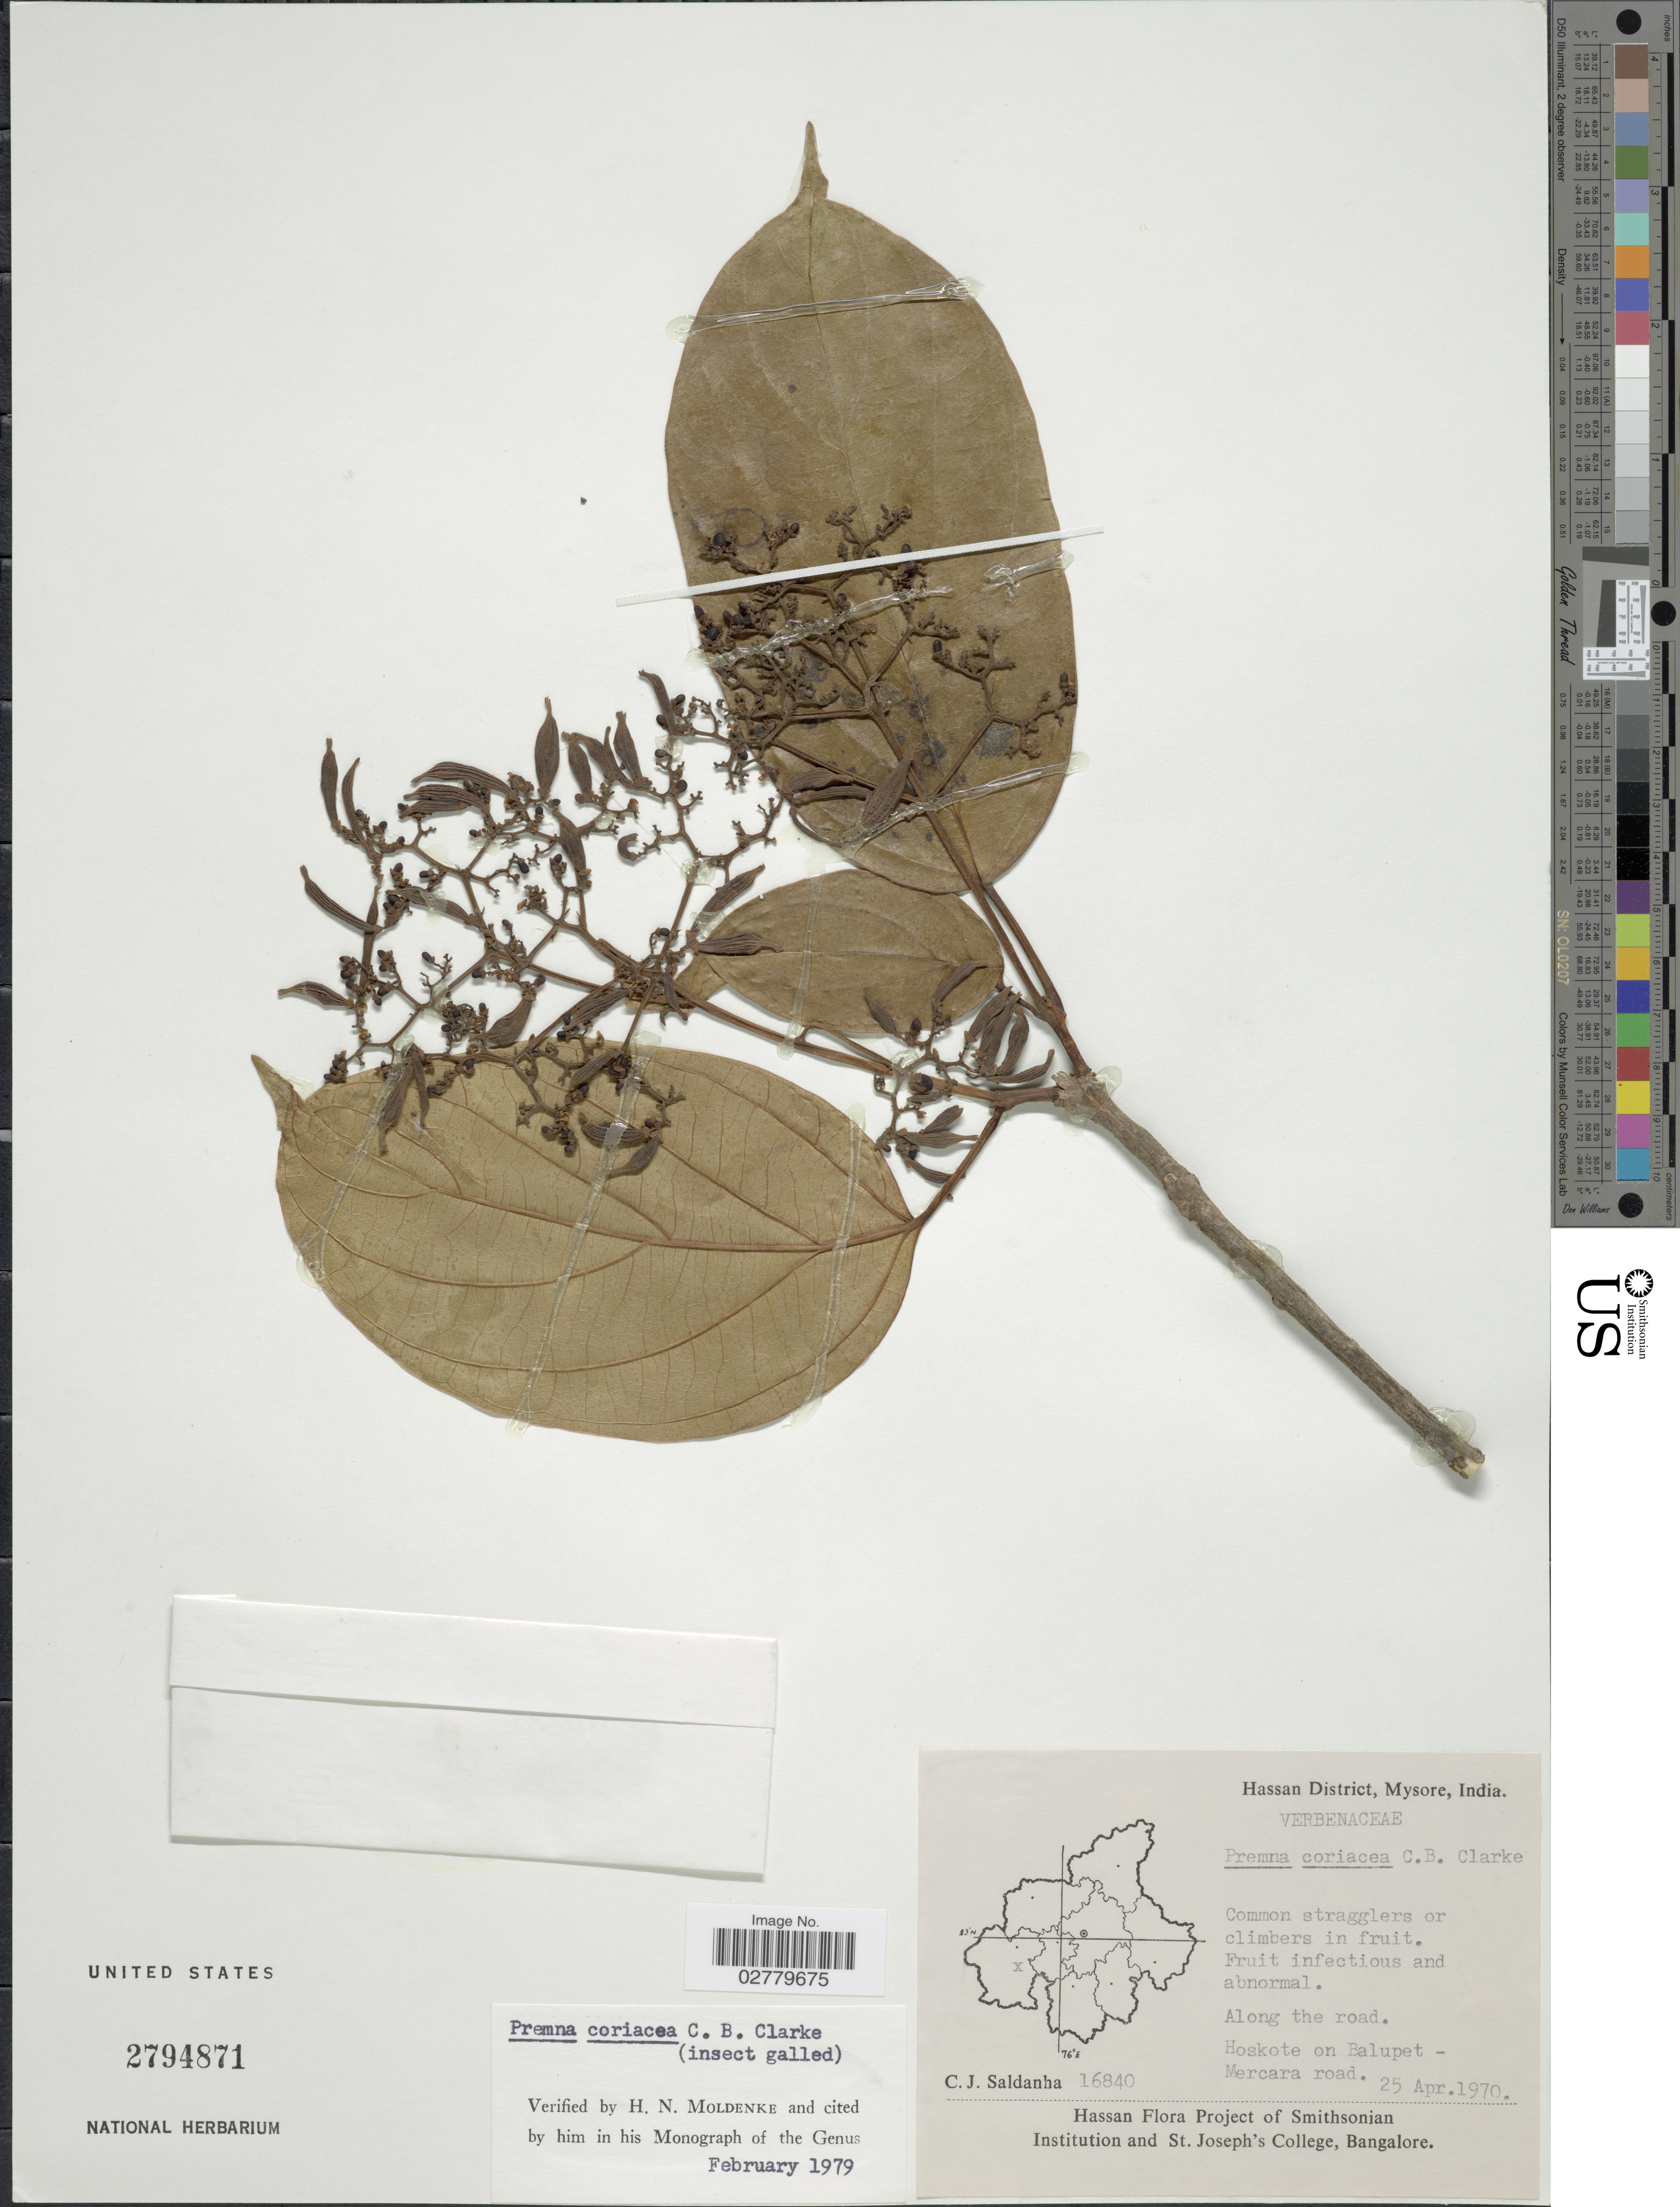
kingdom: Plantae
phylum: Tracheophyta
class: Magnoliopsida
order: Lamiales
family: Lamiaceae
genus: Premna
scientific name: Premna coriacea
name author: C.B. Clarke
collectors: C. J. Saldanha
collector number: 16840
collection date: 1970-04-25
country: India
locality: Hassan District, Mysore. Along the road. Hoskote on Balupet-Mercara road.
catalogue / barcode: US 2794871